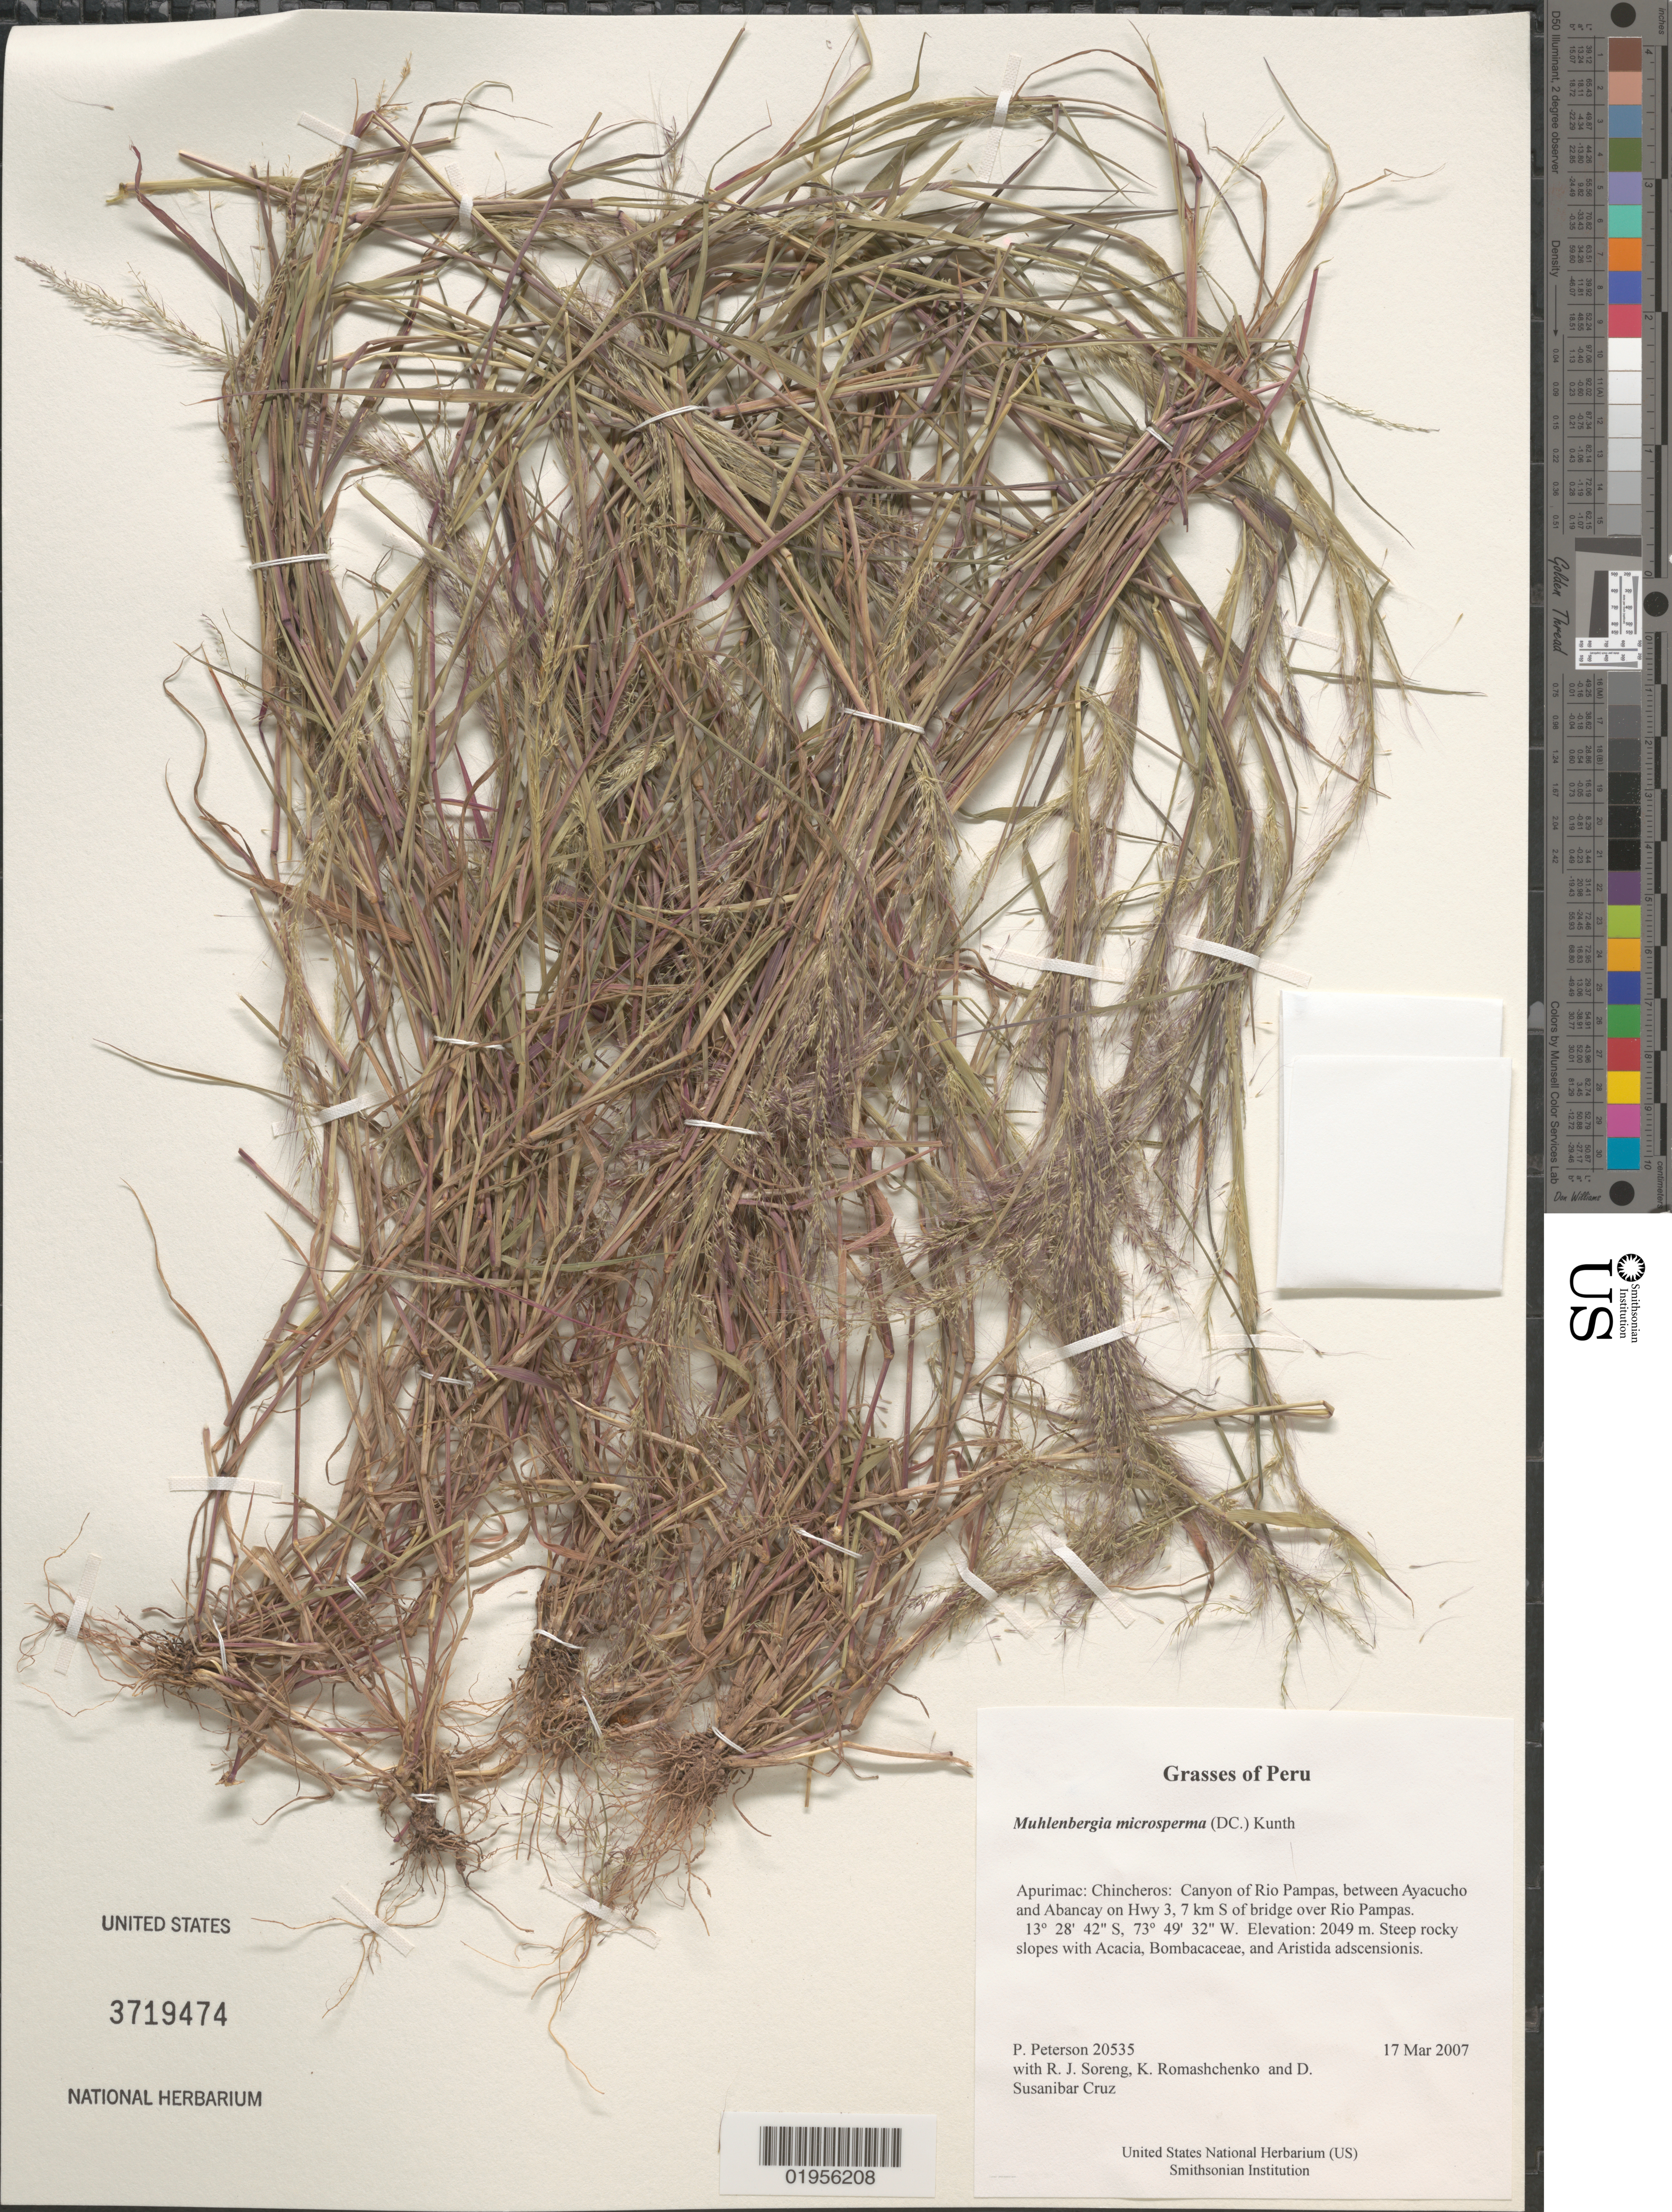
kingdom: Plantae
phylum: Tracheophyta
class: Liliopsida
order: Poales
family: Poaceae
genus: Muhlenbergia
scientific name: Muhlenbergia microsperma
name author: (DC.) Kunth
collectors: P. M. Peterson, R. J. Soreng, K. Romashchenko & D. Susanibar Cruz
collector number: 20535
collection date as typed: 17 Mar 2007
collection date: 2007-03-17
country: Peru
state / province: Apurímac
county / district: Chincheros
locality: Canyon of Rio Pampas, between Ayacucho and Abancay on Hwy 3, 7 km S of bridge over Rio Pampas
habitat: Steep rocky slopes with Acacia, Bombacaceae, and Aristida adscensionis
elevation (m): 2049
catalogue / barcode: US 3719474